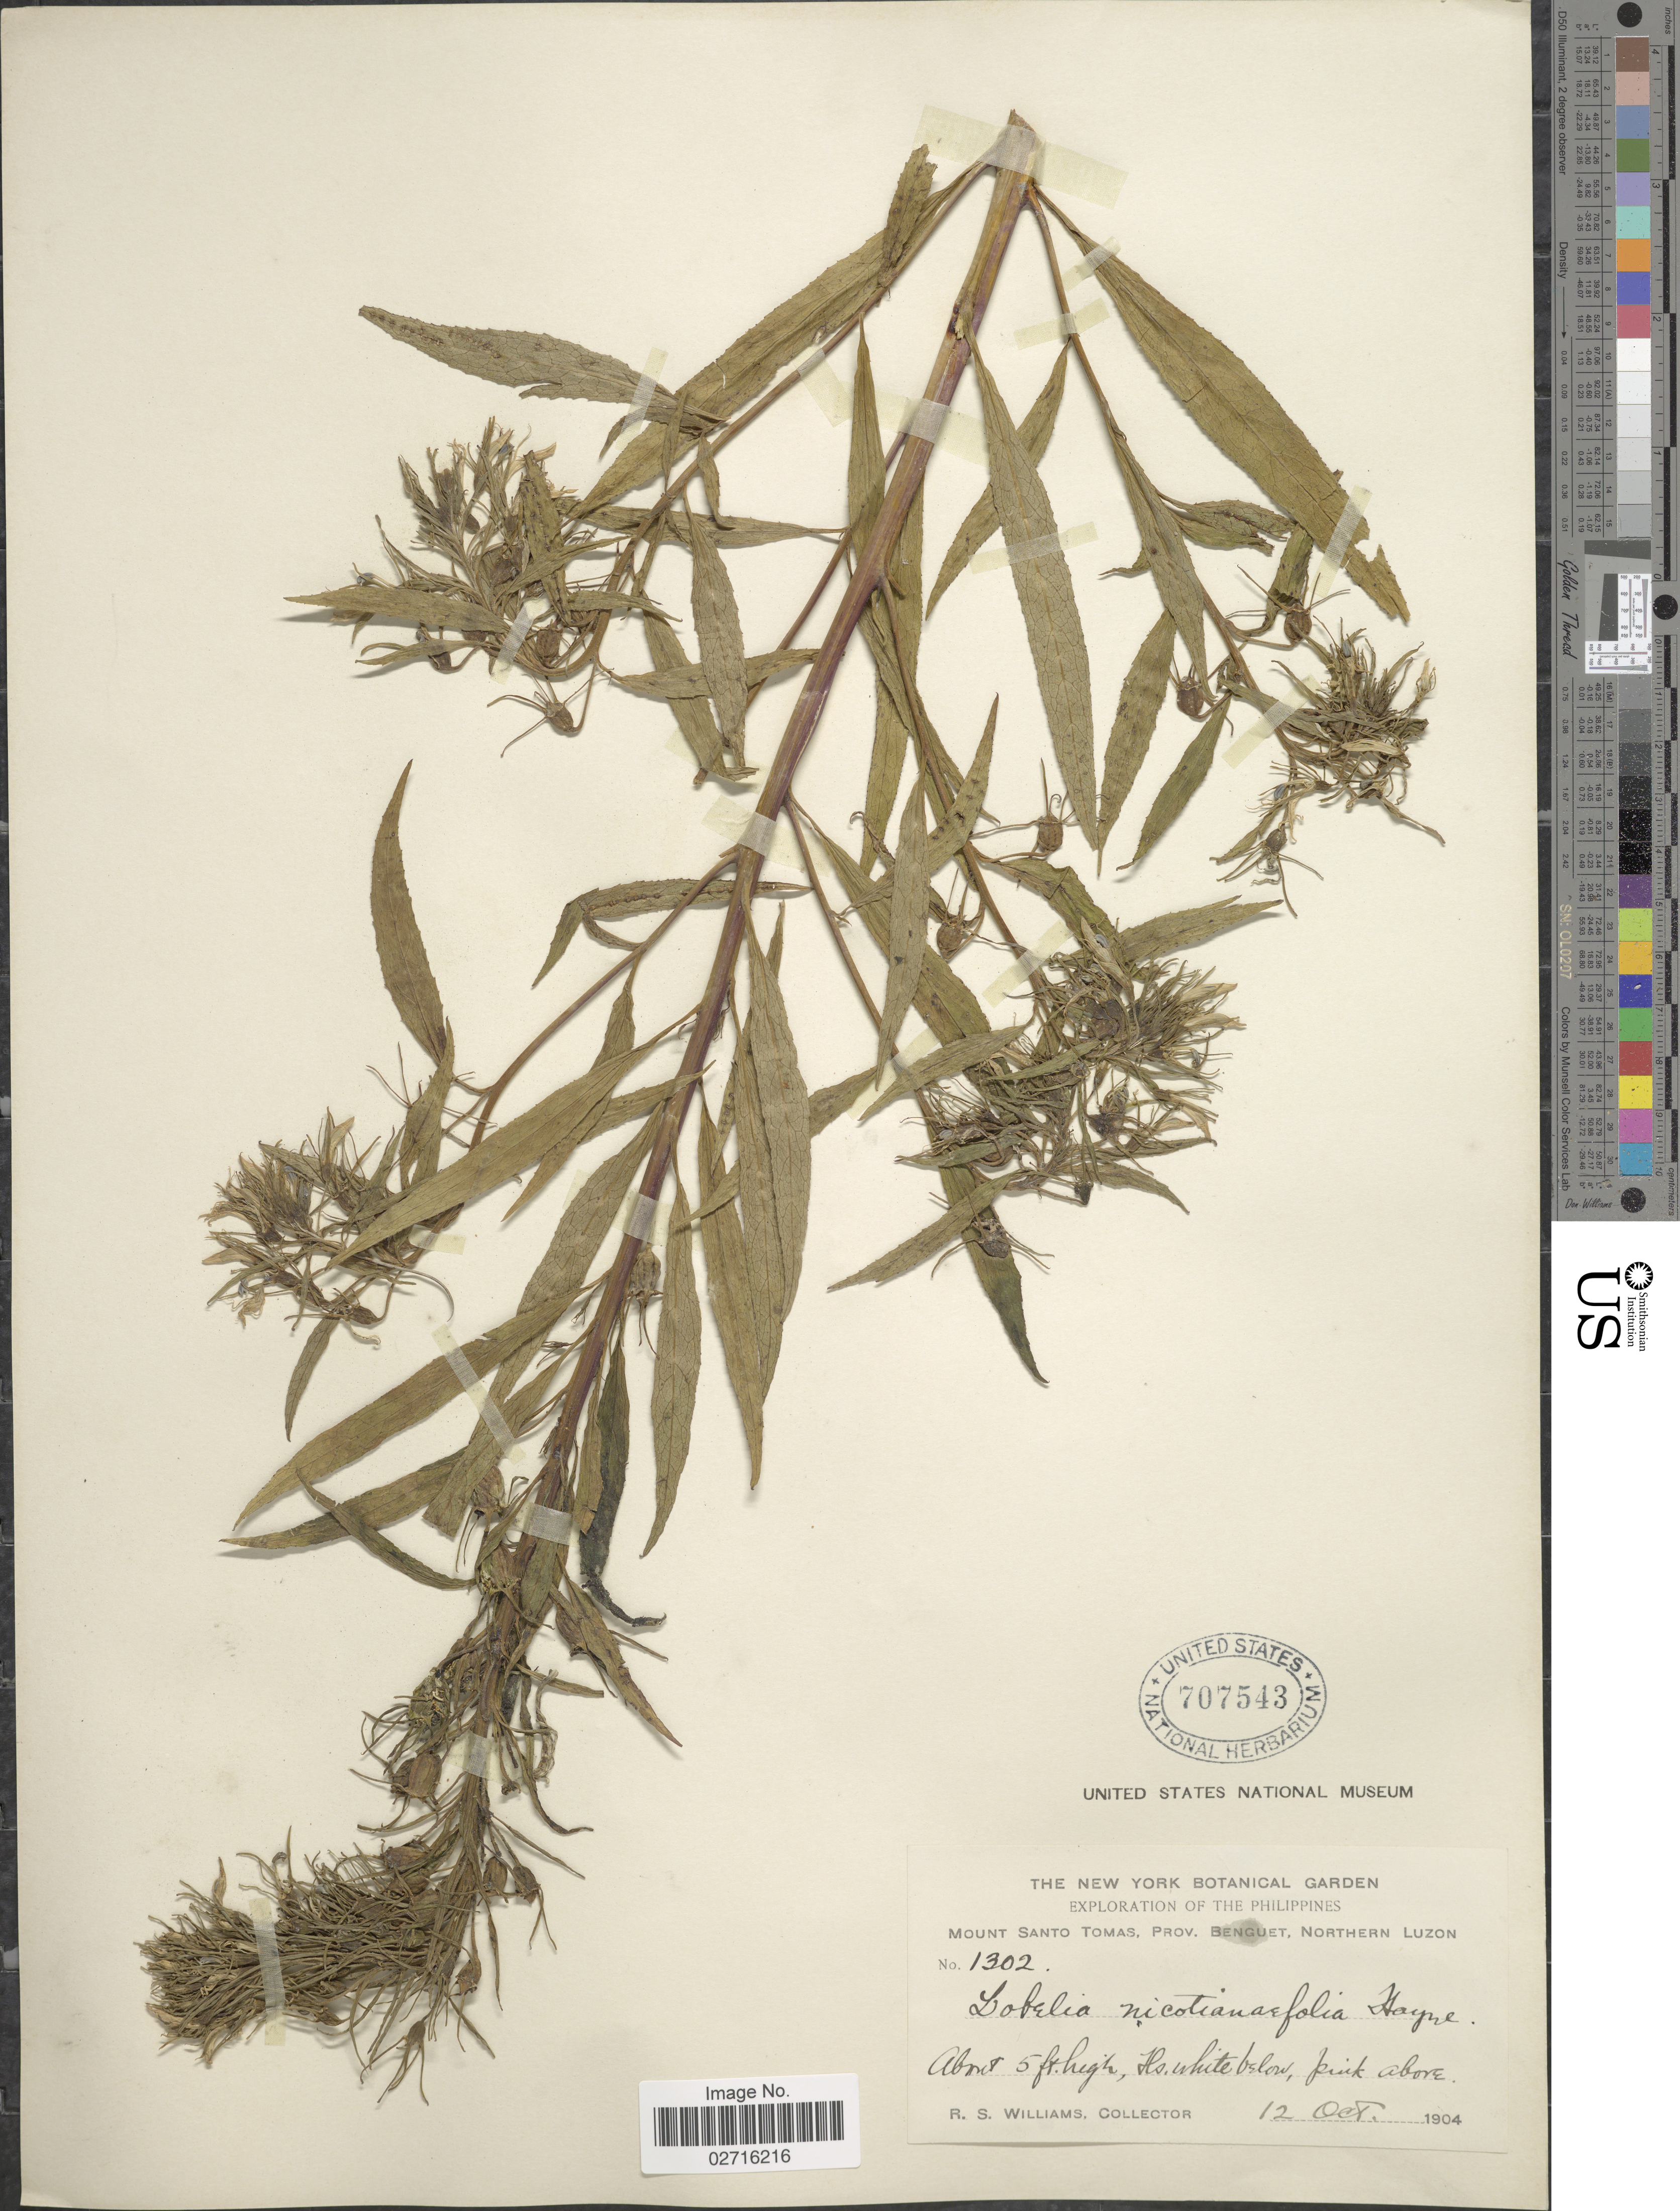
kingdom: Plantae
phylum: Tracheophyta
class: Magnoliopsida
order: Asterales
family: Campanulaceae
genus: Lobelia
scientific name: Lobelia nicotianifolia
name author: Roth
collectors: R. S. Williams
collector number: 1302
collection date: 1904-10-12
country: Philippines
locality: Mount Santo Tomas, Prov. Benguet, Northern Luzon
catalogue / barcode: US 707543